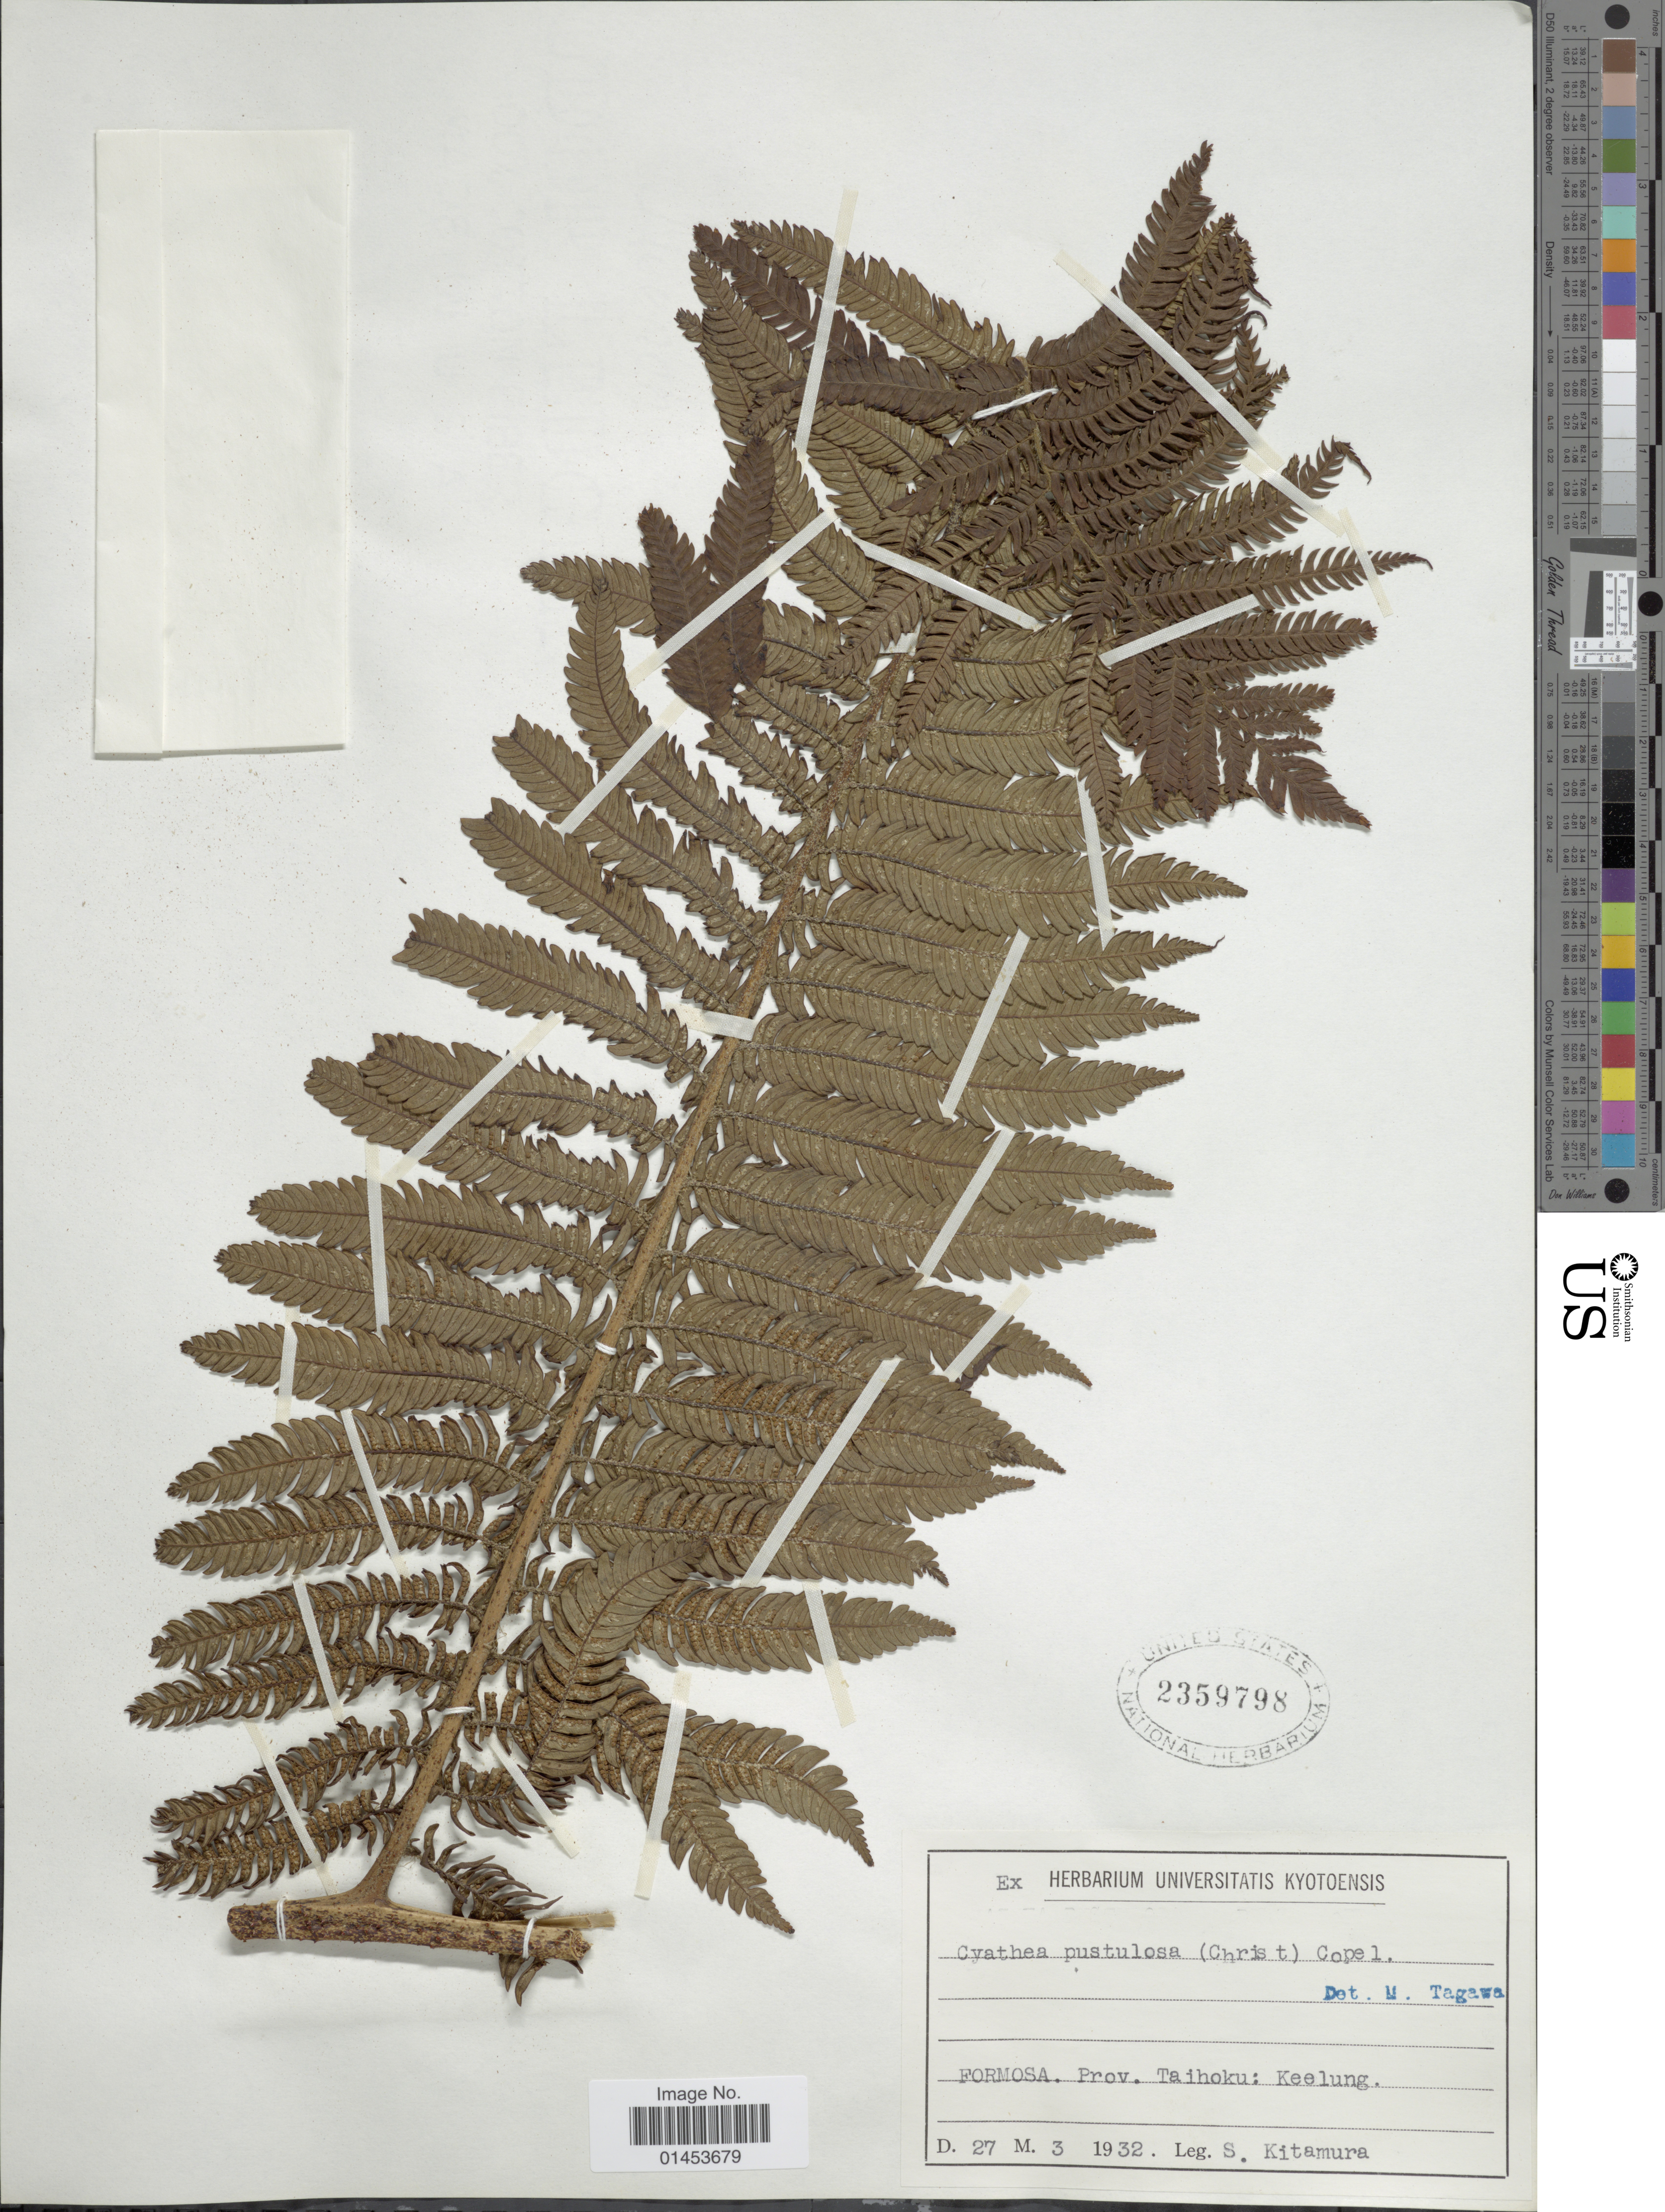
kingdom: Plantae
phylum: Tracheophyta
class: Polypodiopsida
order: Cyatheales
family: Cyatheaceae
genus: Cyathea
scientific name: Cyathea lepifera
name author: (J. Sm.) Copel.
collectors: S. Kitamura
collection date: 1932-03-27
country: Taiwan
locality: Formosa, prov. Taihoku: Keelung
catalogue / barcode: US 2359798